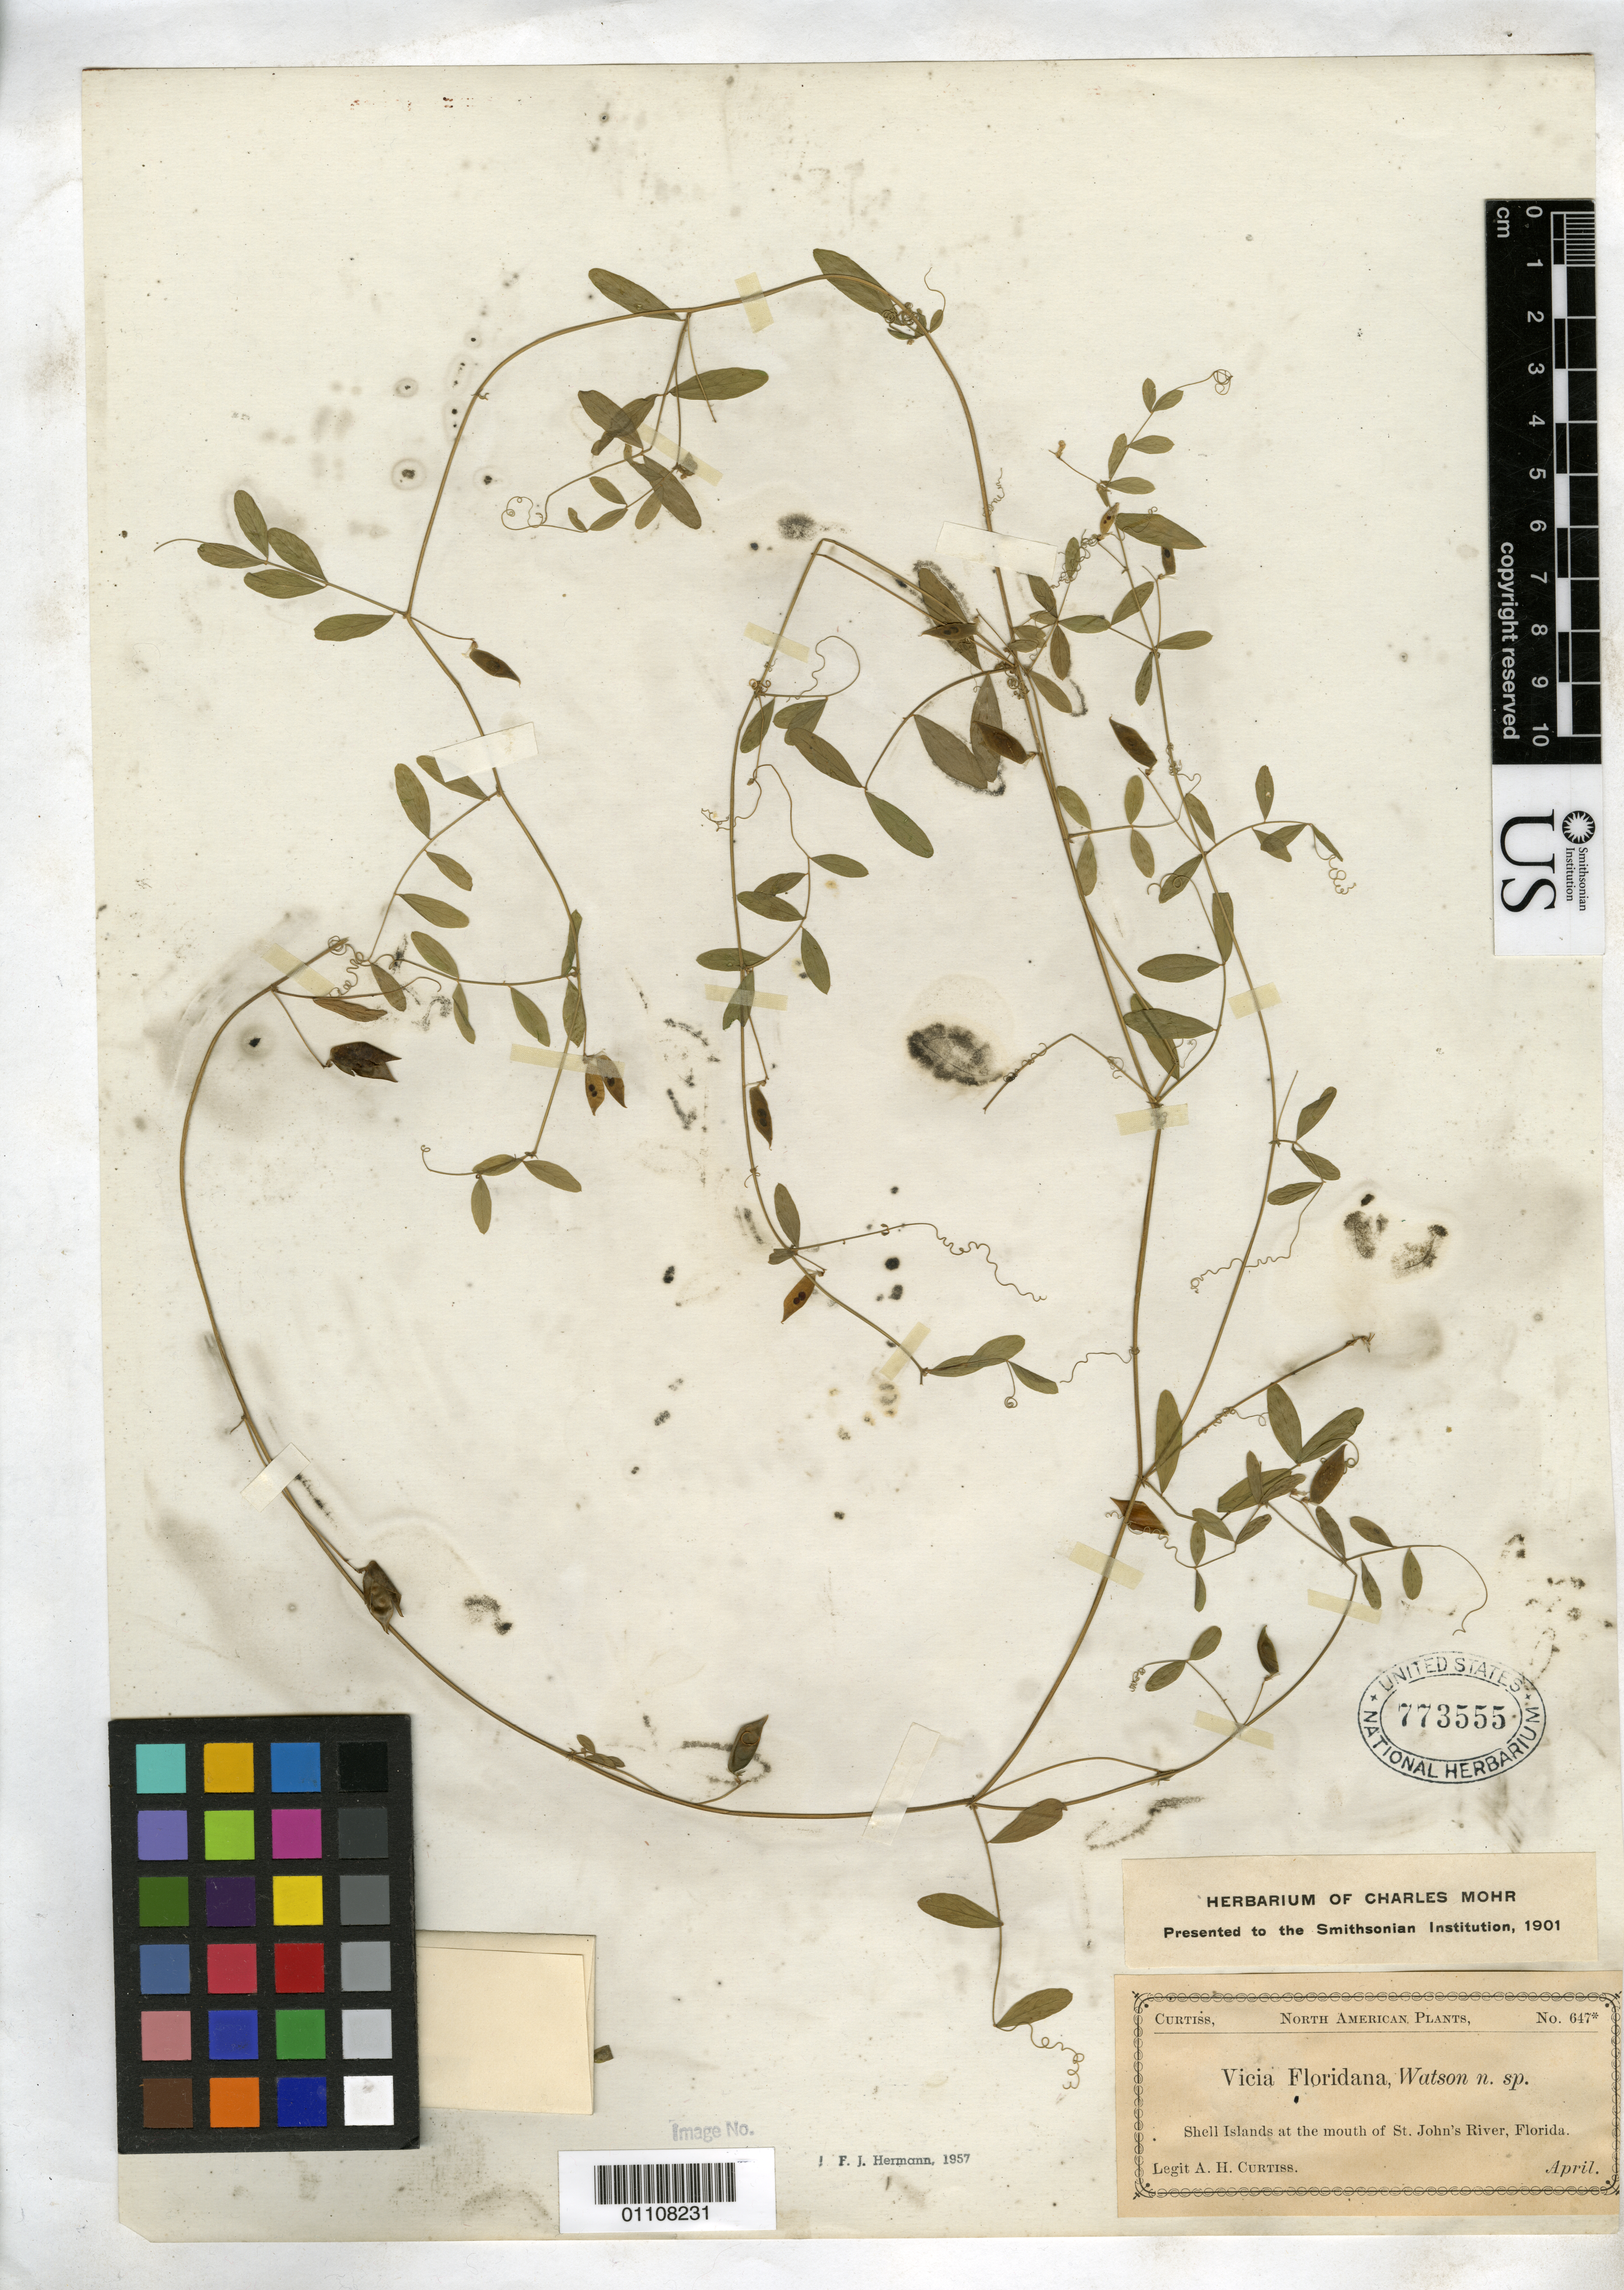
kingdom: Plantae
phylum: Tracheophyta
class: Magnoliopsida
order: Fabales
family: Fabaceae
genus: Vicia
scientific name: Vicia floridana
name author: S. Watson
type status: Syntype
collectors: A. H. Curtiss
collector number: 647*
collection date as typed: Apr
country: United States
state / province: Florida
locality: Shell Islands at the mouth of St. John's River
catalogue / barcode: US 773555